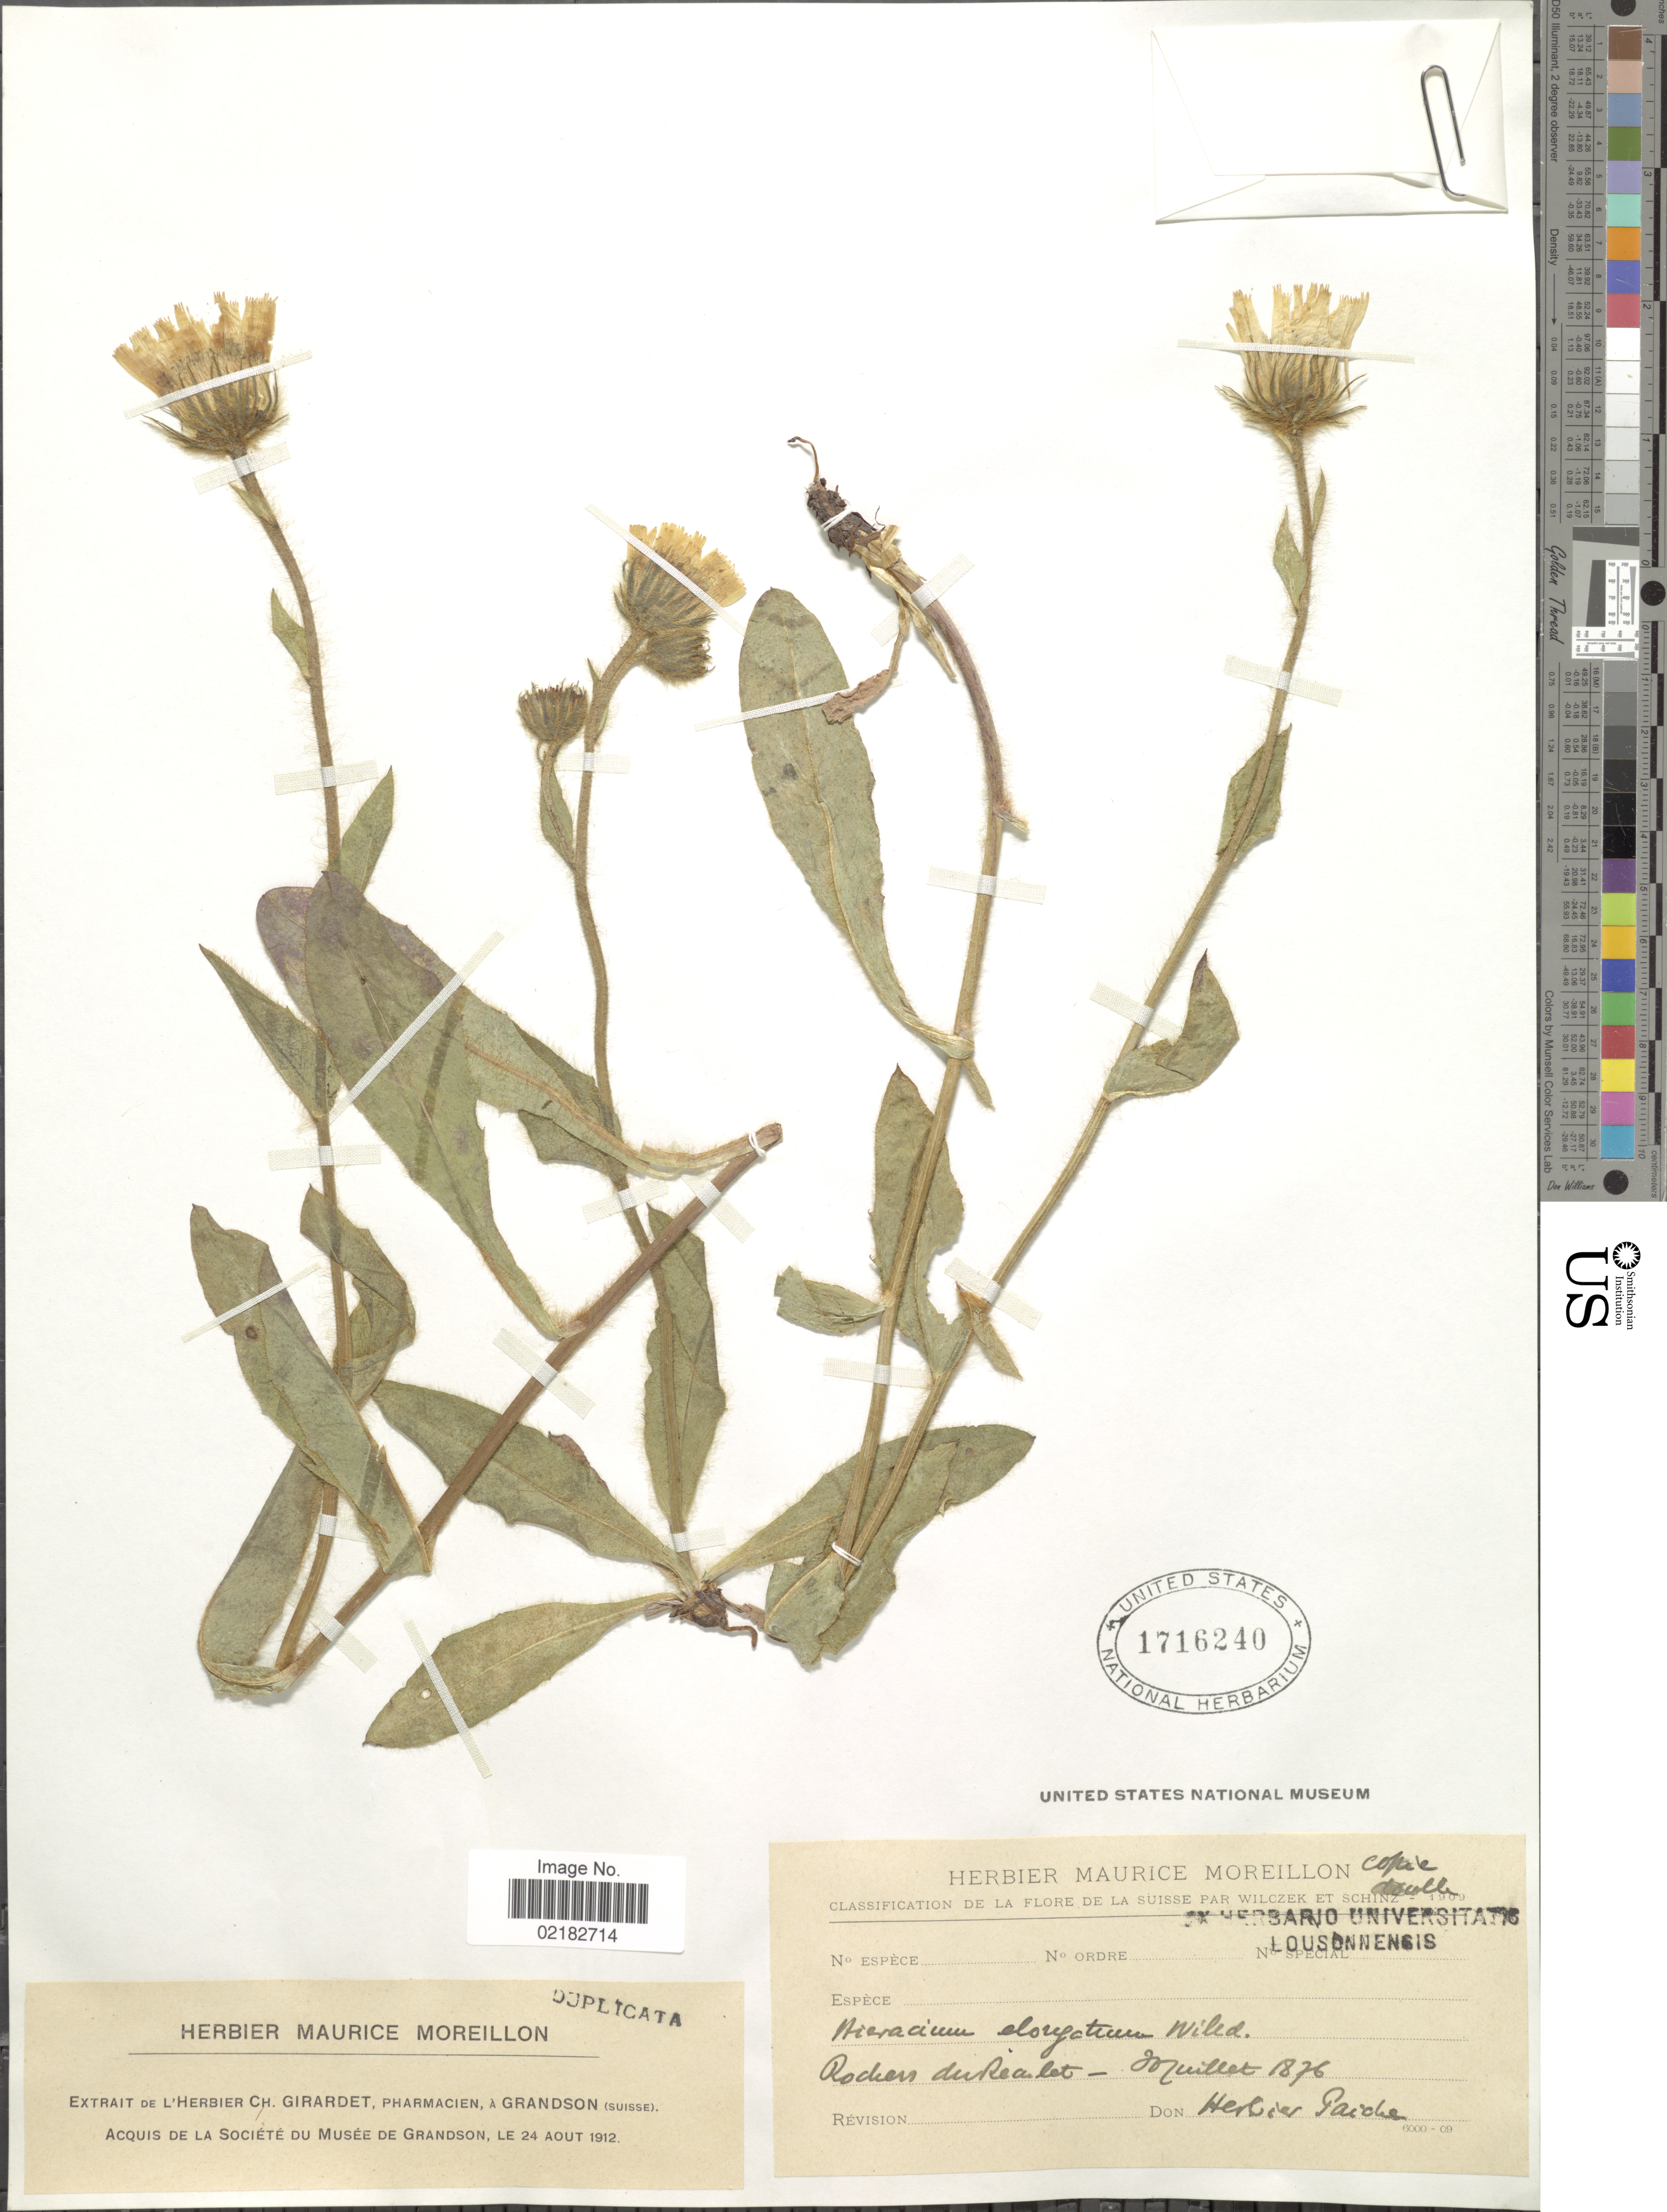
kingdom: Plantae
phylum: Tracheophyta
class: Magnoliopsida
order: Asterales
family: Asteraceae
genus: Hieracium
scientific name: Hieracium elongatum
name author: Froel.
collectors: ex herb. Parke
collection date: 1876-07-30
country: Switzerland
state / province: Fribourg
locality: Rochers du Rialet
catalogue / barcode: US 1716240